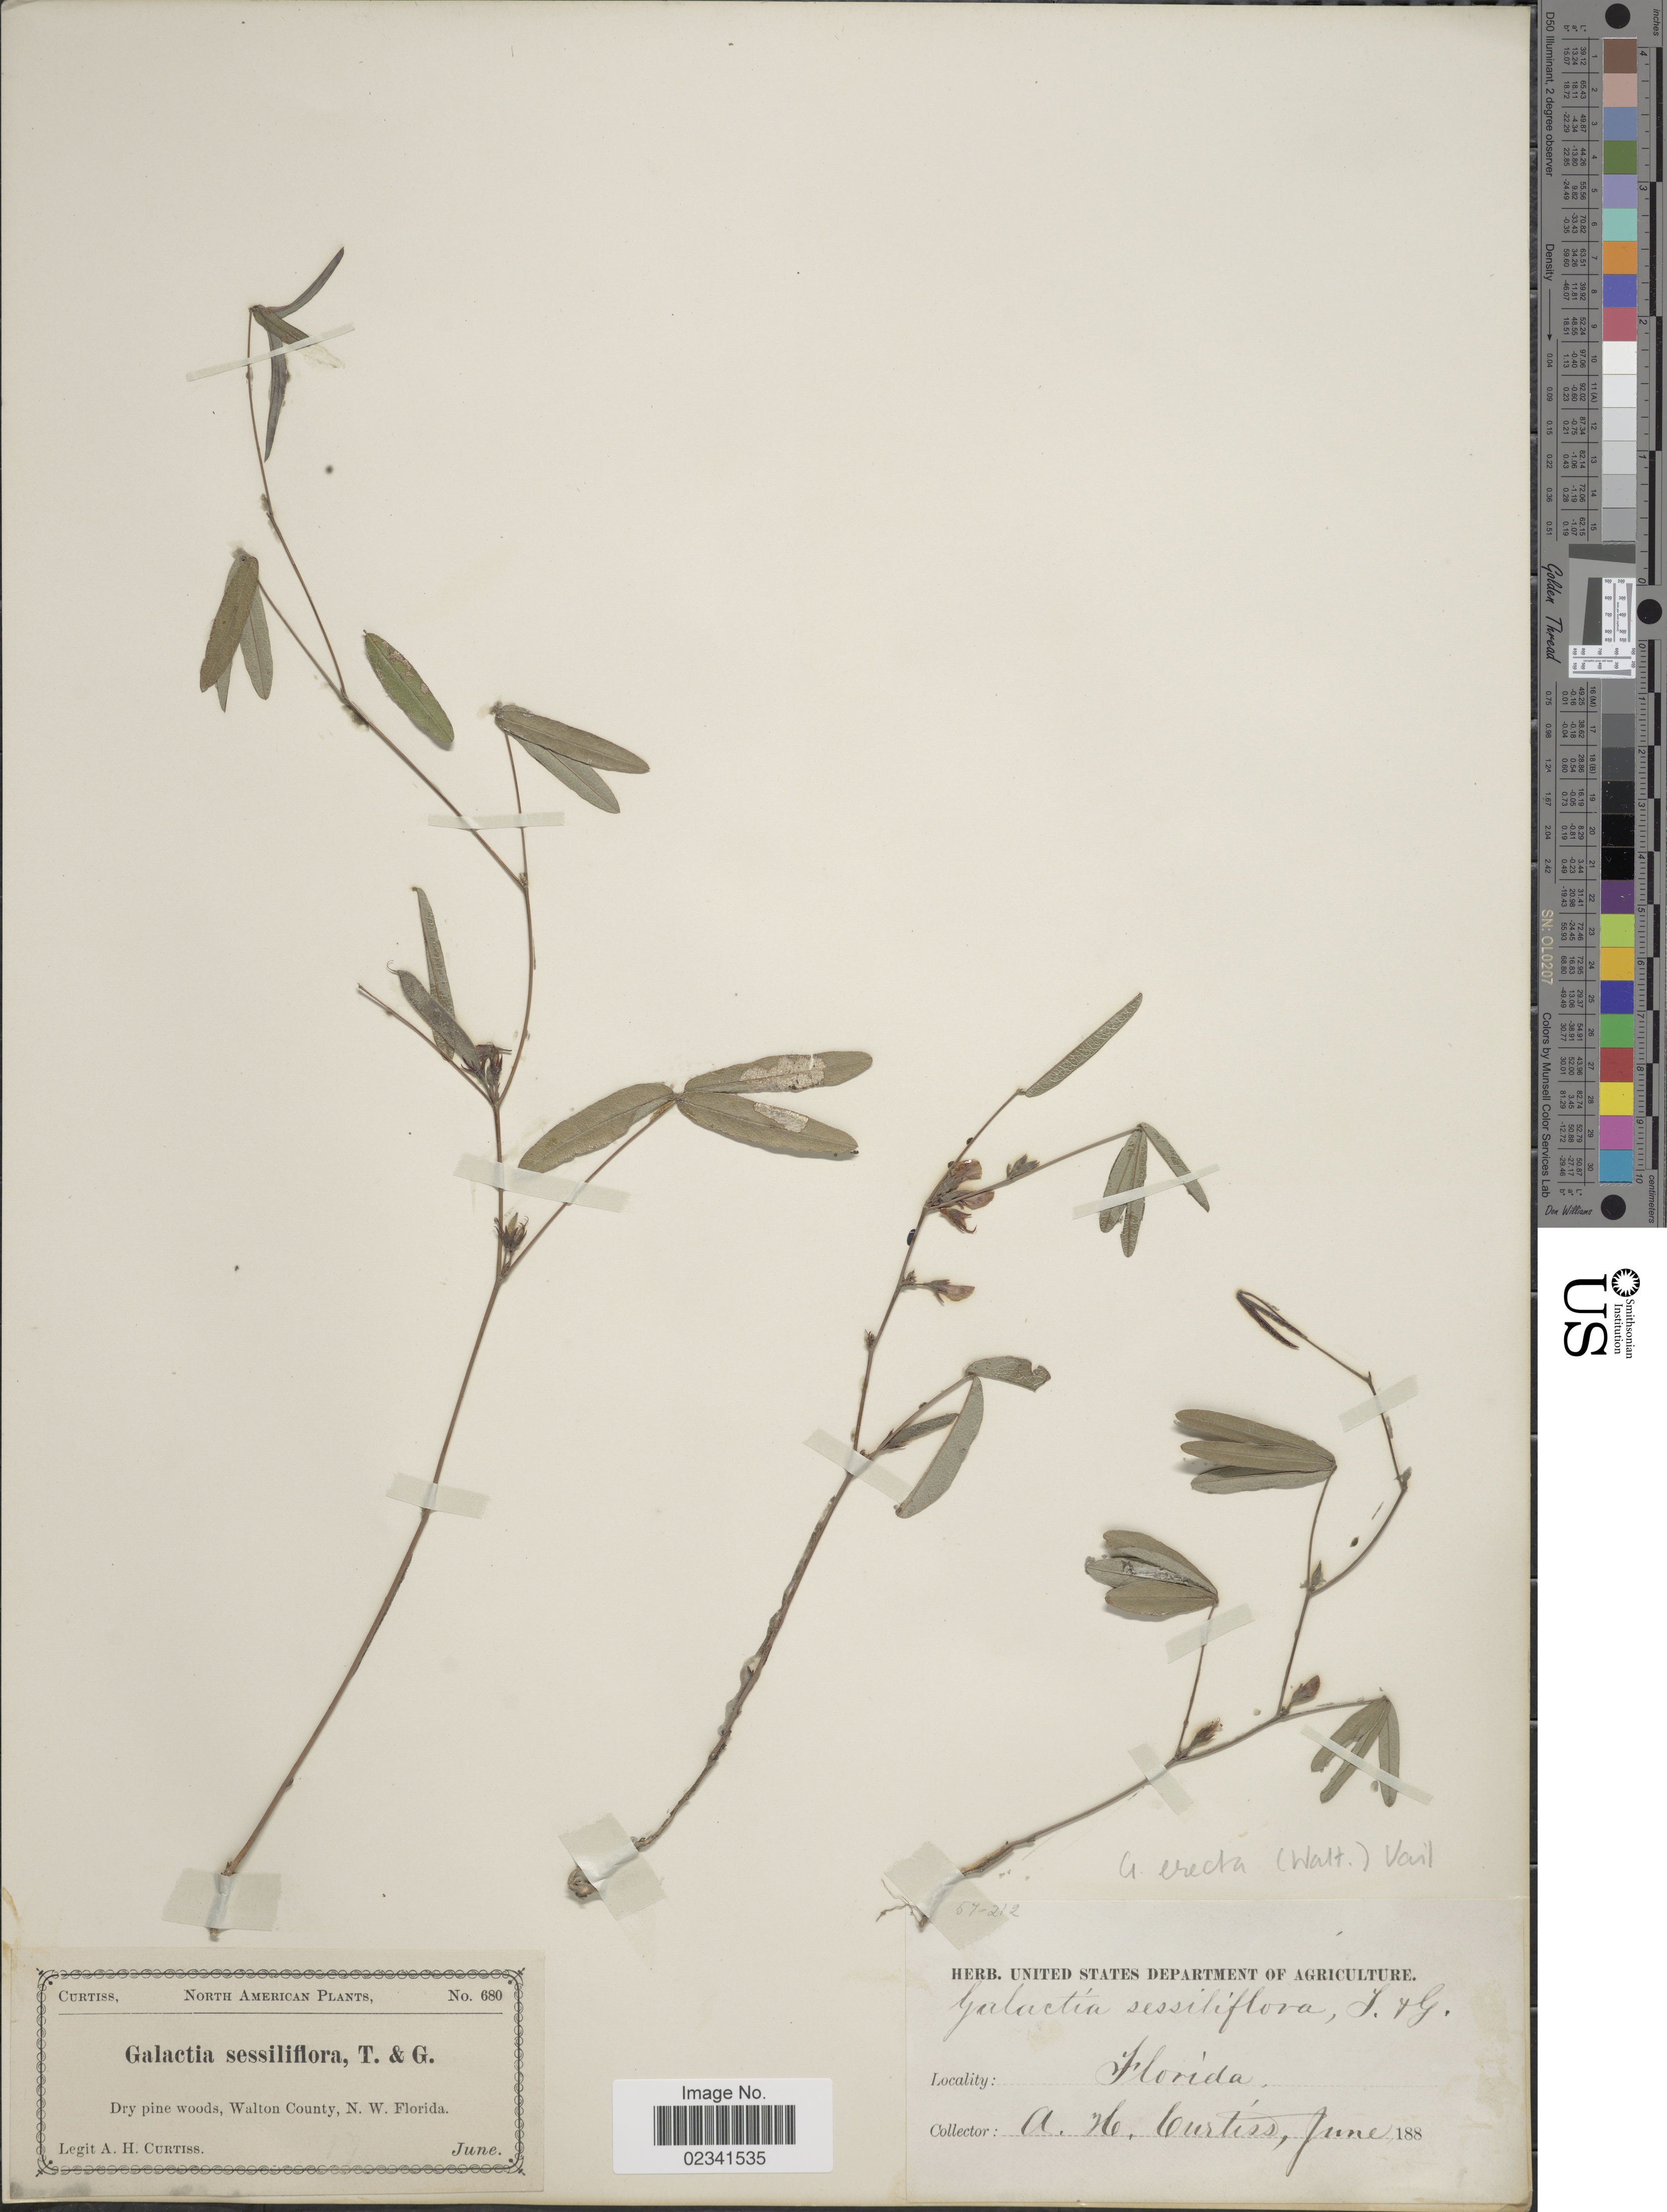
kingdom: Plantae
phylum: Tracheophyta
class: Magnoliopsida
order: Fabales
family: Fabaceae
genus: Galactia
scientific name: Galactia erecta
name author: (Walter) Vail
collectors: A. H. Curtiss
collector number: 680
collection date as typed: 188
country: United States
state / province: Florida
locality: Dry pine woods, Walton County, N.W. Florida